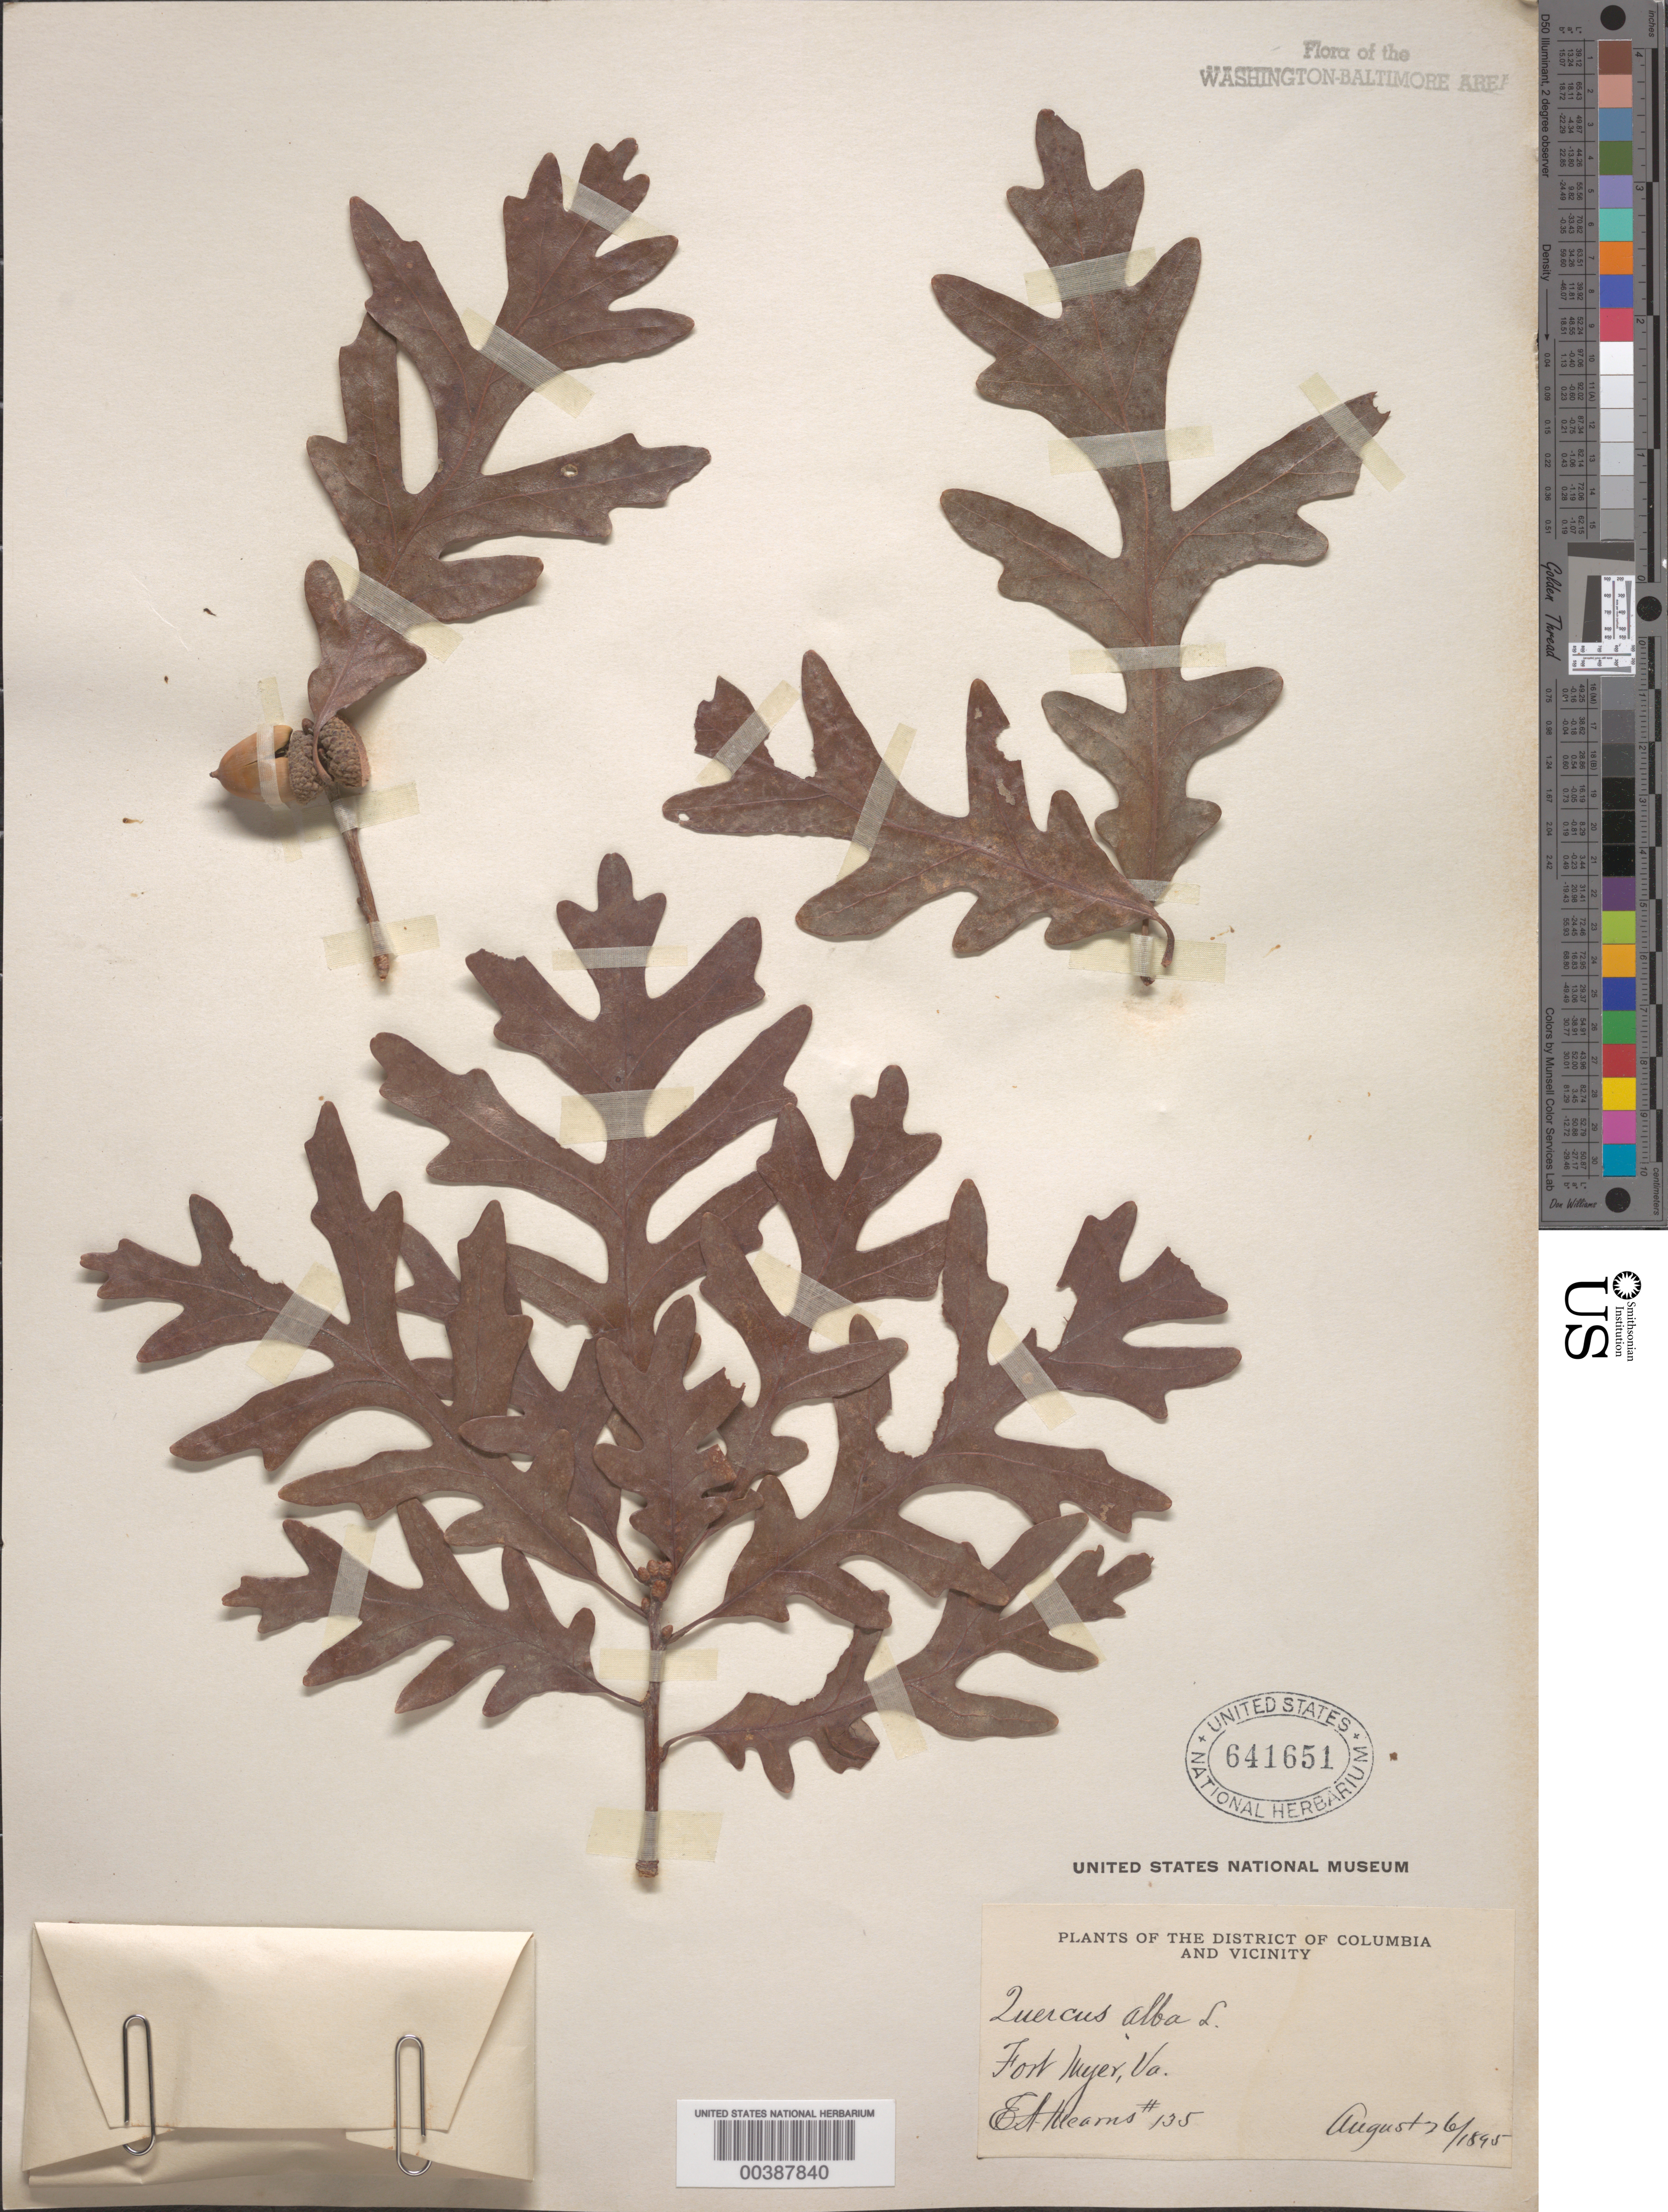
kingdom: Plantae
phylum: Tracheophyta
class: Magnoliopsida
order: Fagales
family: Fagaceae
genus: Quercus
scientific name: Quercus alba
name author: L.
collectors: E. A. Mearns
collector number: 135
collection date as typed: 26 Aug 1895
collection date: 1895-08-26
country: United States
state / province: Virginia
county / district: Arlington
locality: Fort Myers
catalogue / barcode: US 641651